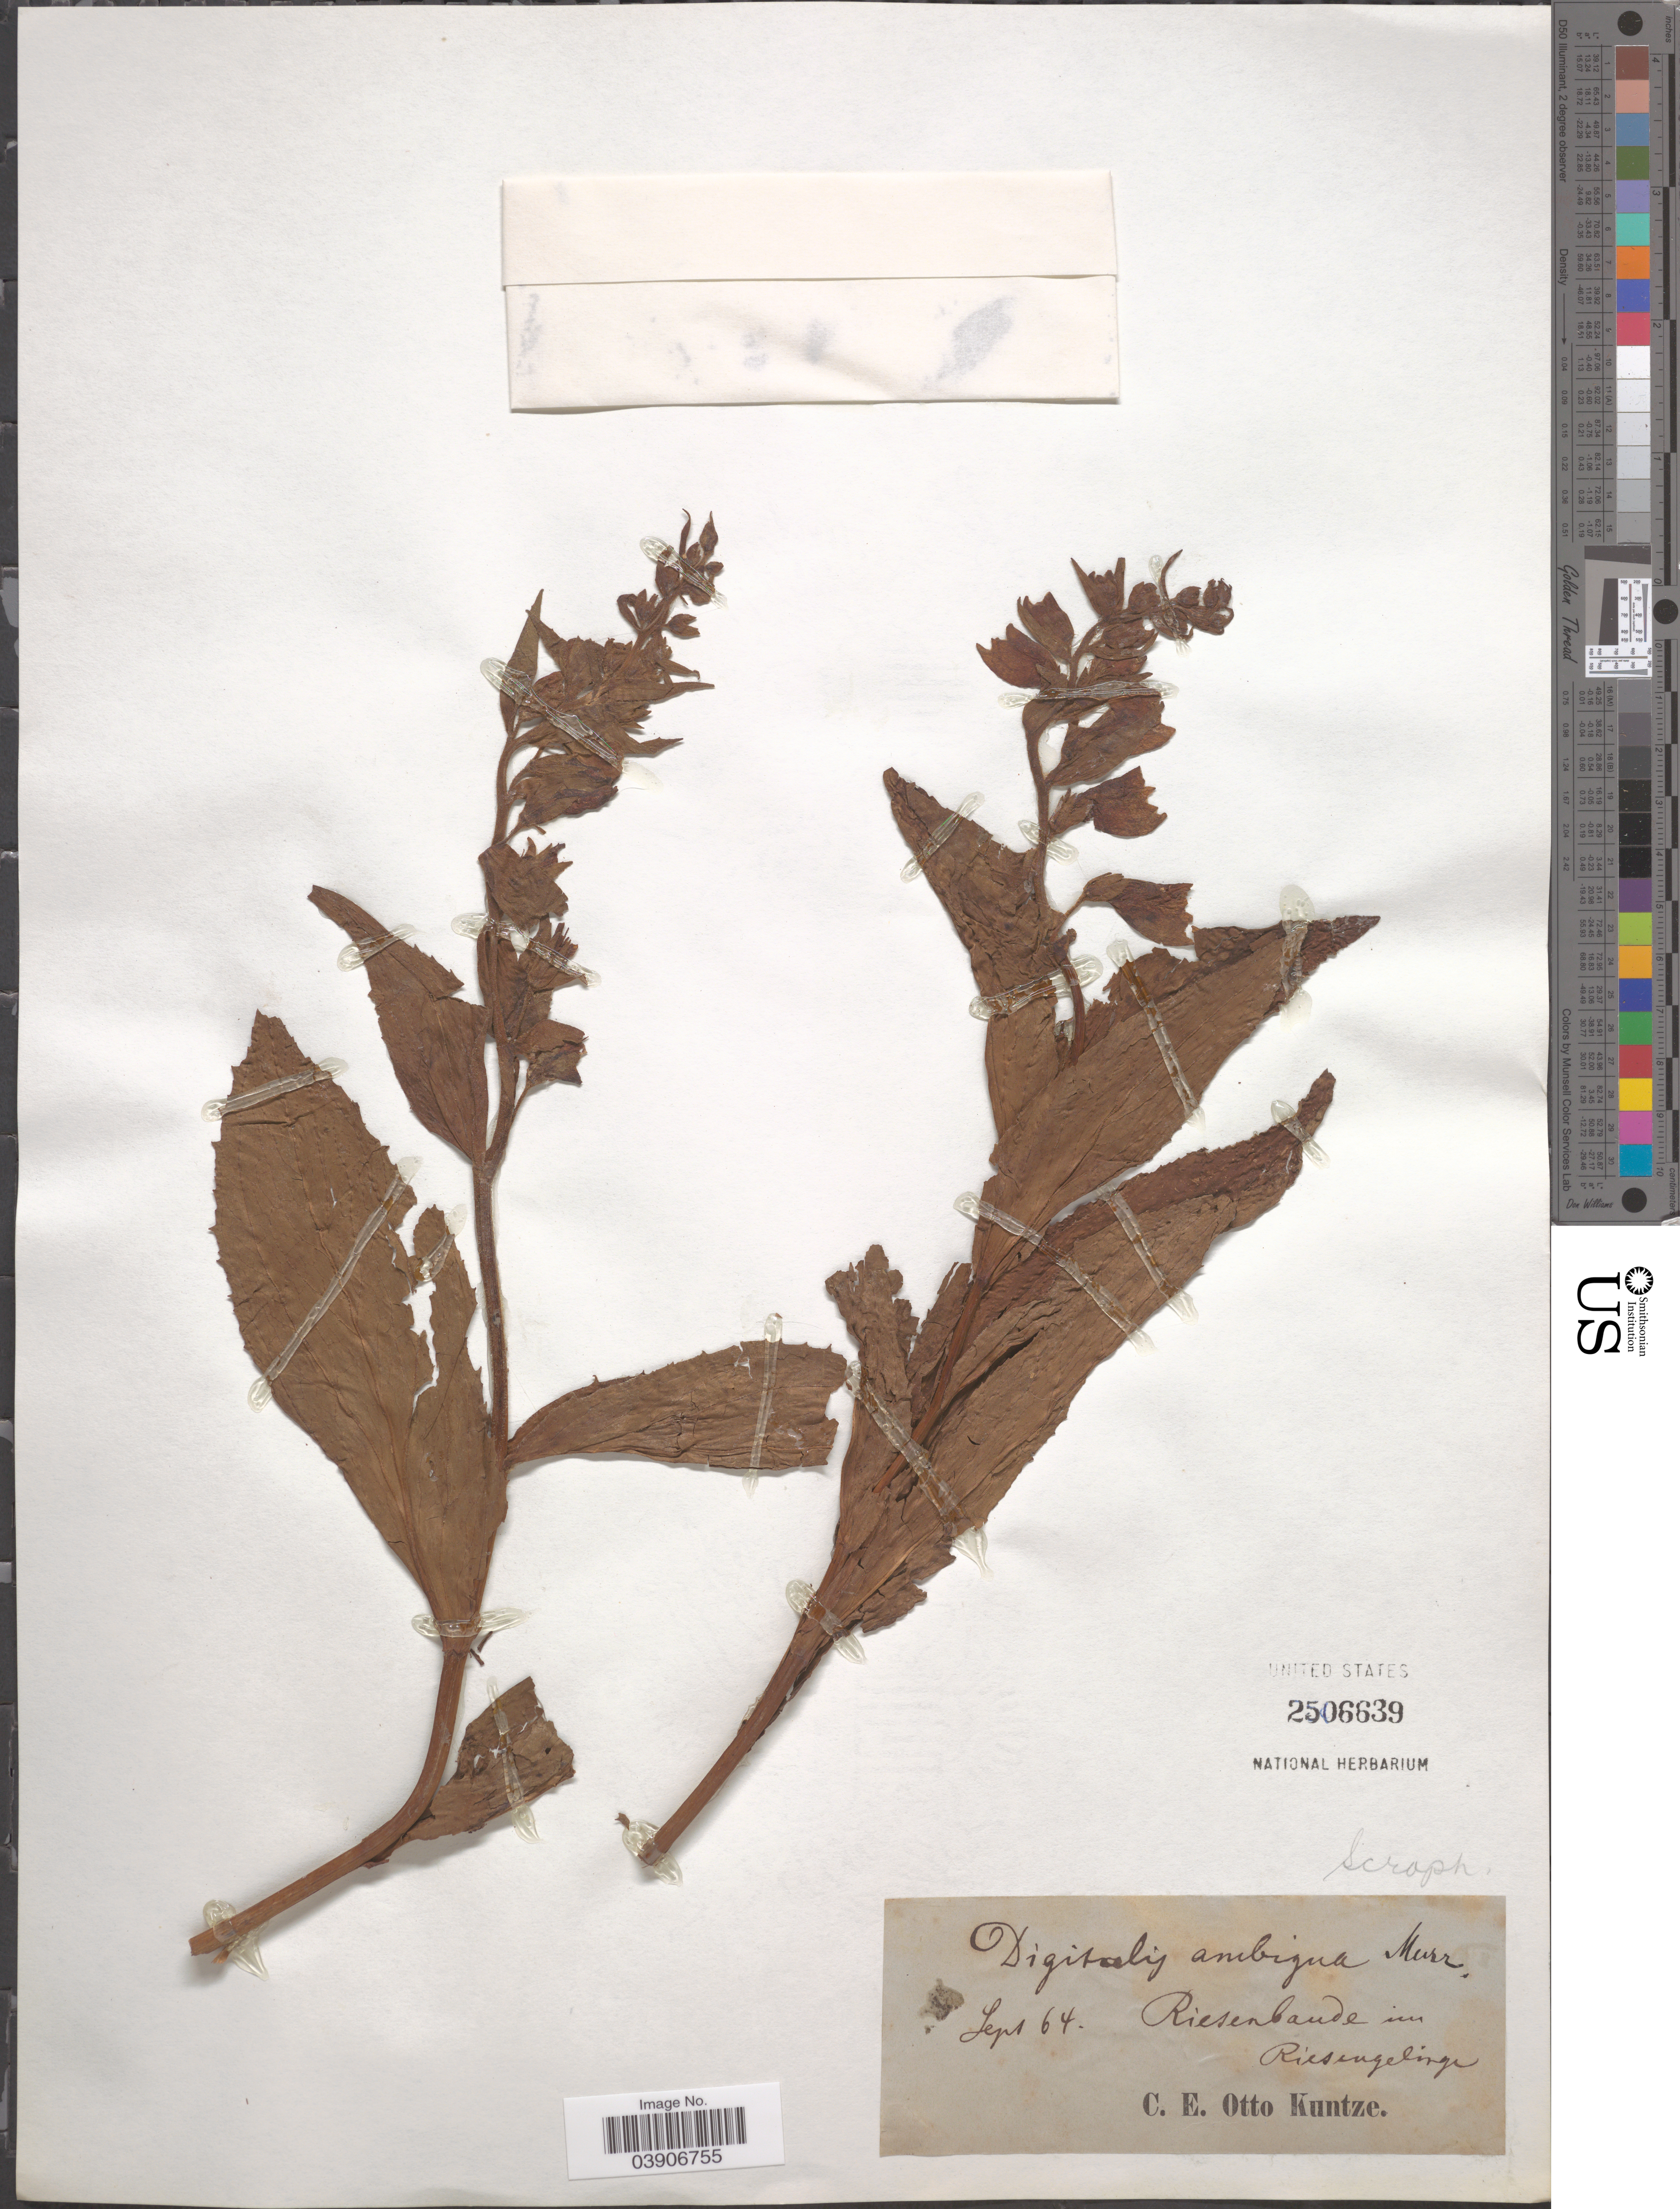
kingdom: Plantae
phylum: Tracheophyta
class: Magnoliopsida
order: Lamiales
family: Plantaginaceae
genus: Digitalis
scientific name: Digitalis ambigua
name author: Murray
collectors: C.E.O. Kuntze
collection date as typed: Transcribed d/m/y: /9/64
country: Poland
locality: Riesenbaude im Riesengebirge.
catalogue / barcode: US 2506639